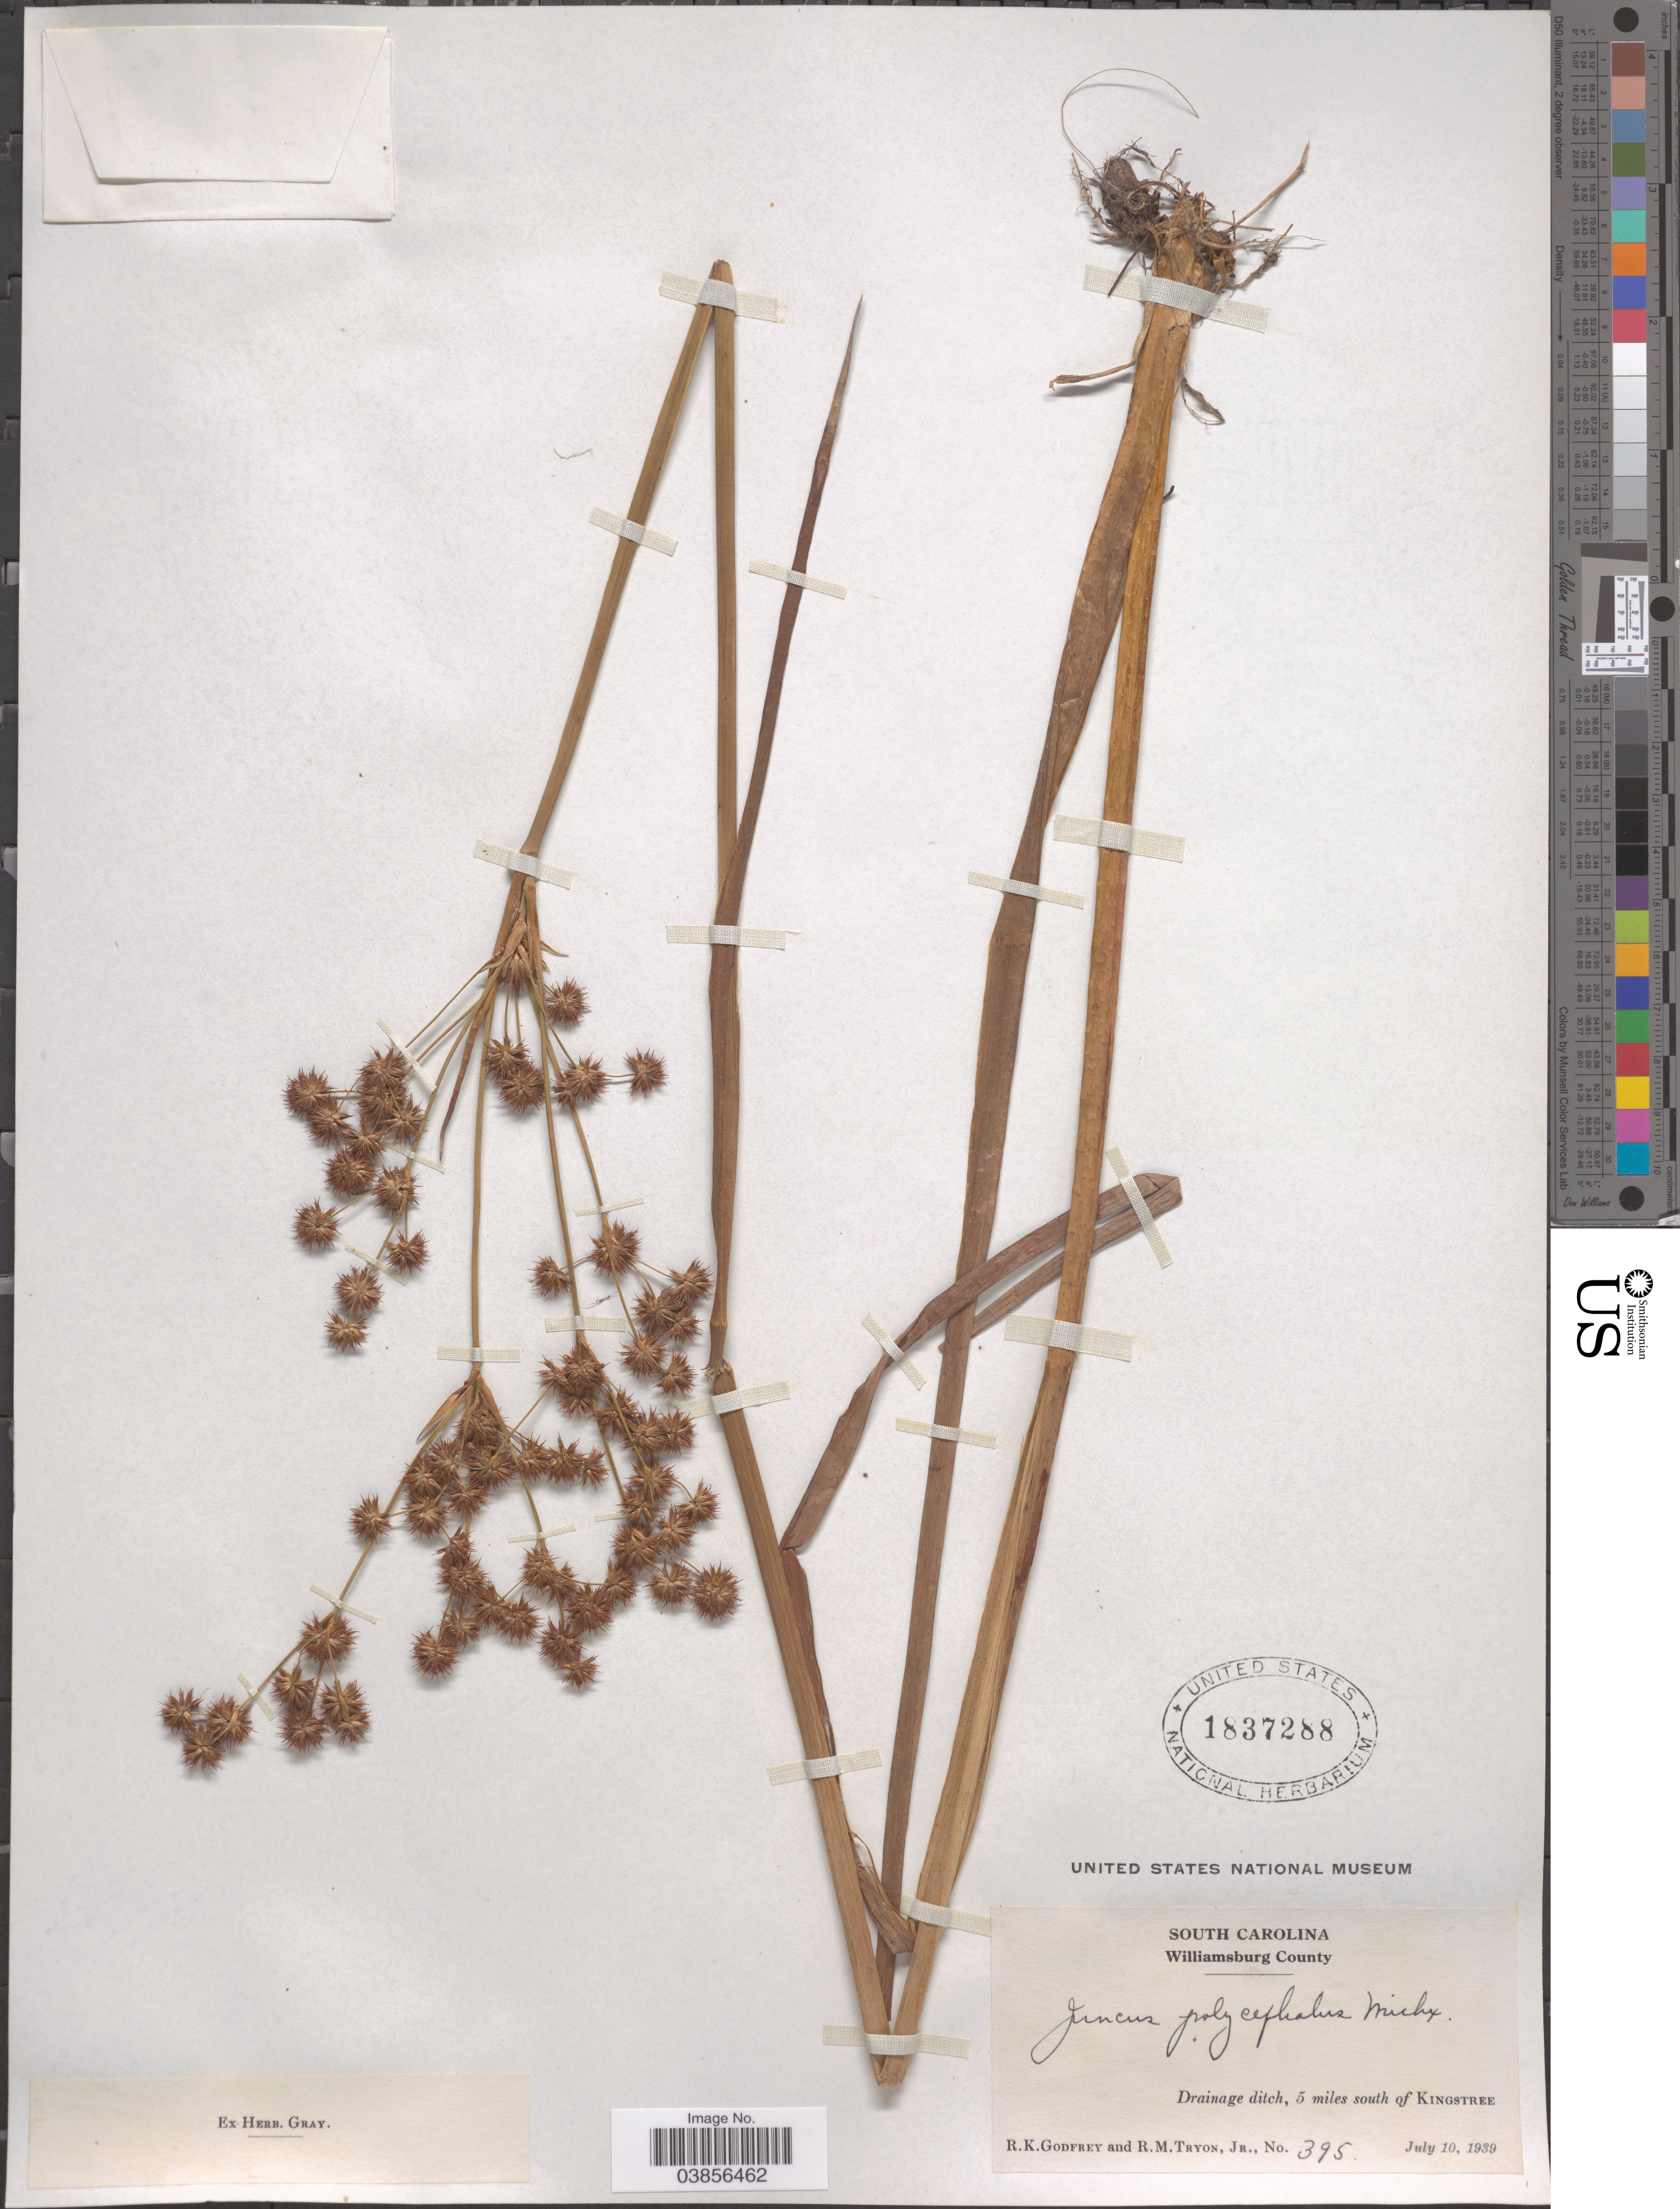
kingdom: Plantae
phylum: Tracheophyta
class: Liliopsida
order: Poales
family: Juncaceae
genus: Juncus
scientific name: Juncus polycephalus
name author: Michx.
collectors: R. K. Godfrey & R. Tryon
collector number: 395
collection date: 1939-07-10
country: United States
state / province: South Carolina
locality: Williamsburg County. 5 miles south of Kingstree.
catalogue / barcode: US 1837288